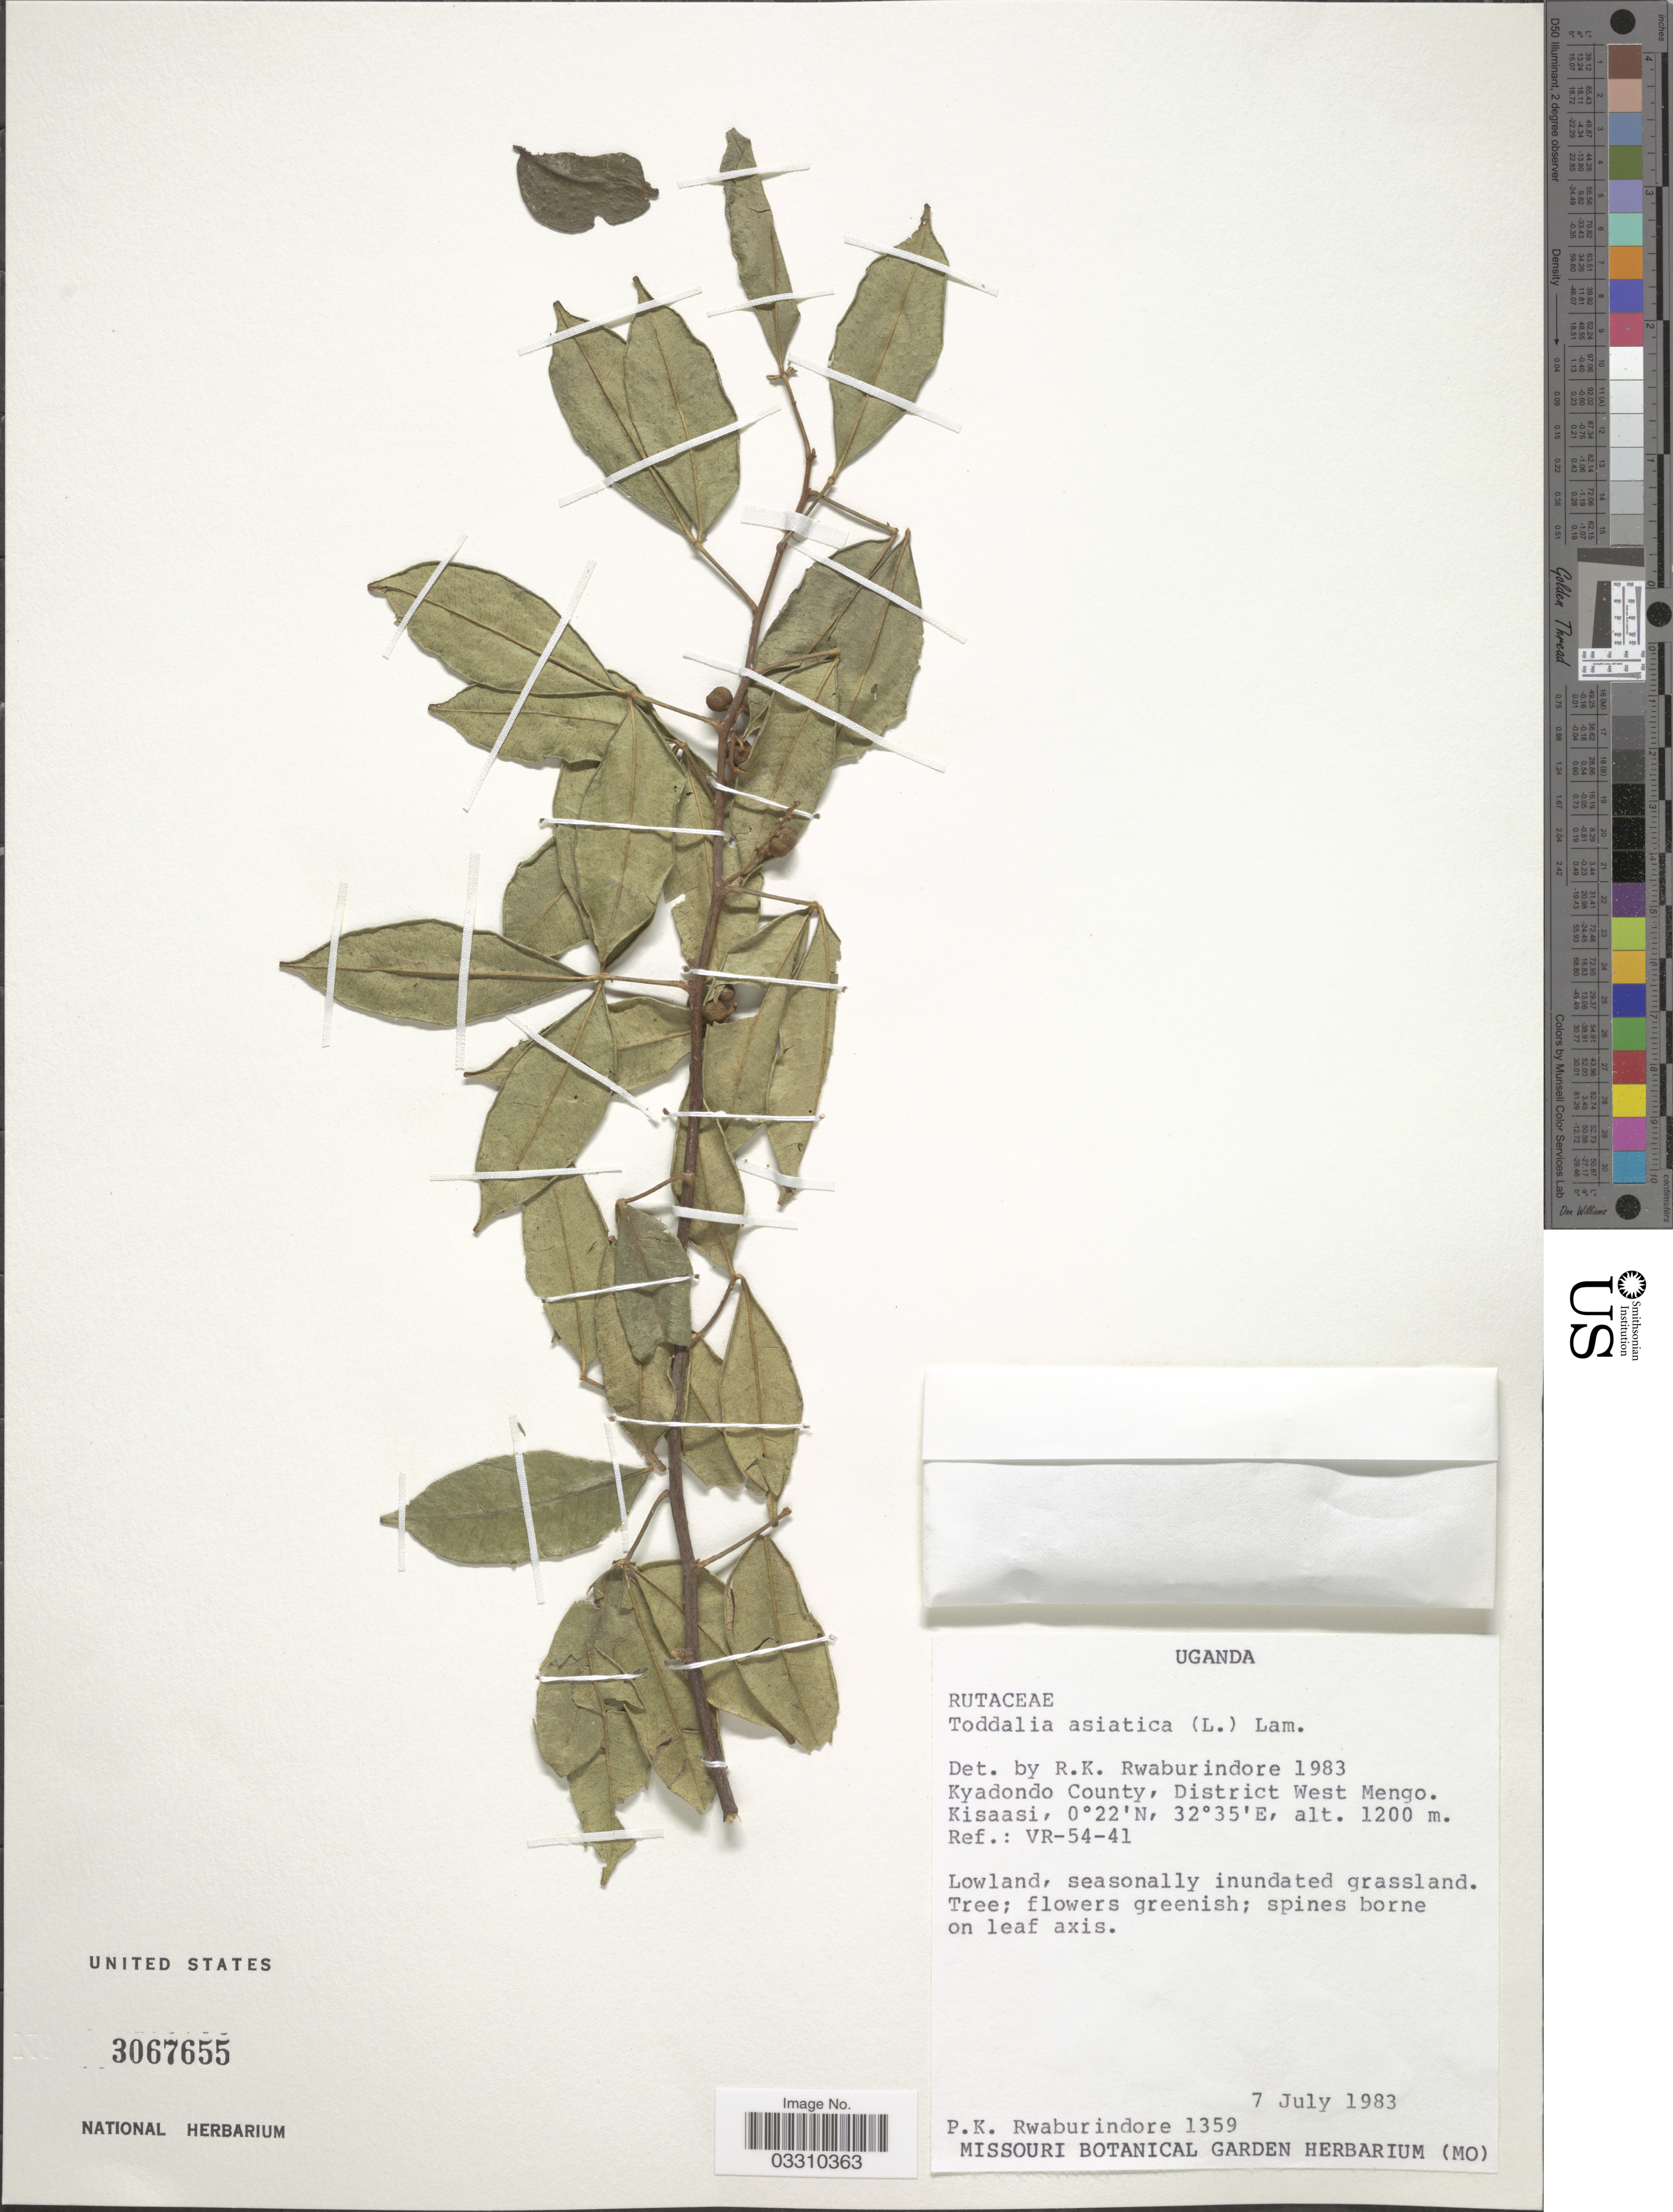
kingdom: Plantae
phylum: Tracheophyta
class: Magnoliopsida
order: Sapindales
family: Rutaceae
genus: Zanthoxylum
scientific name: Zanthoxylum asiaticum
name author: (L.) Appelhans et al.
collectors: P. Rwaburindore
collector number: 1359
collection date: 1983-07-07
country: Uganda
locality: Kyadondo County, District West Mengo. Kisaasi.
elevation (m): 1200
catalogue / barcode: US 3067655